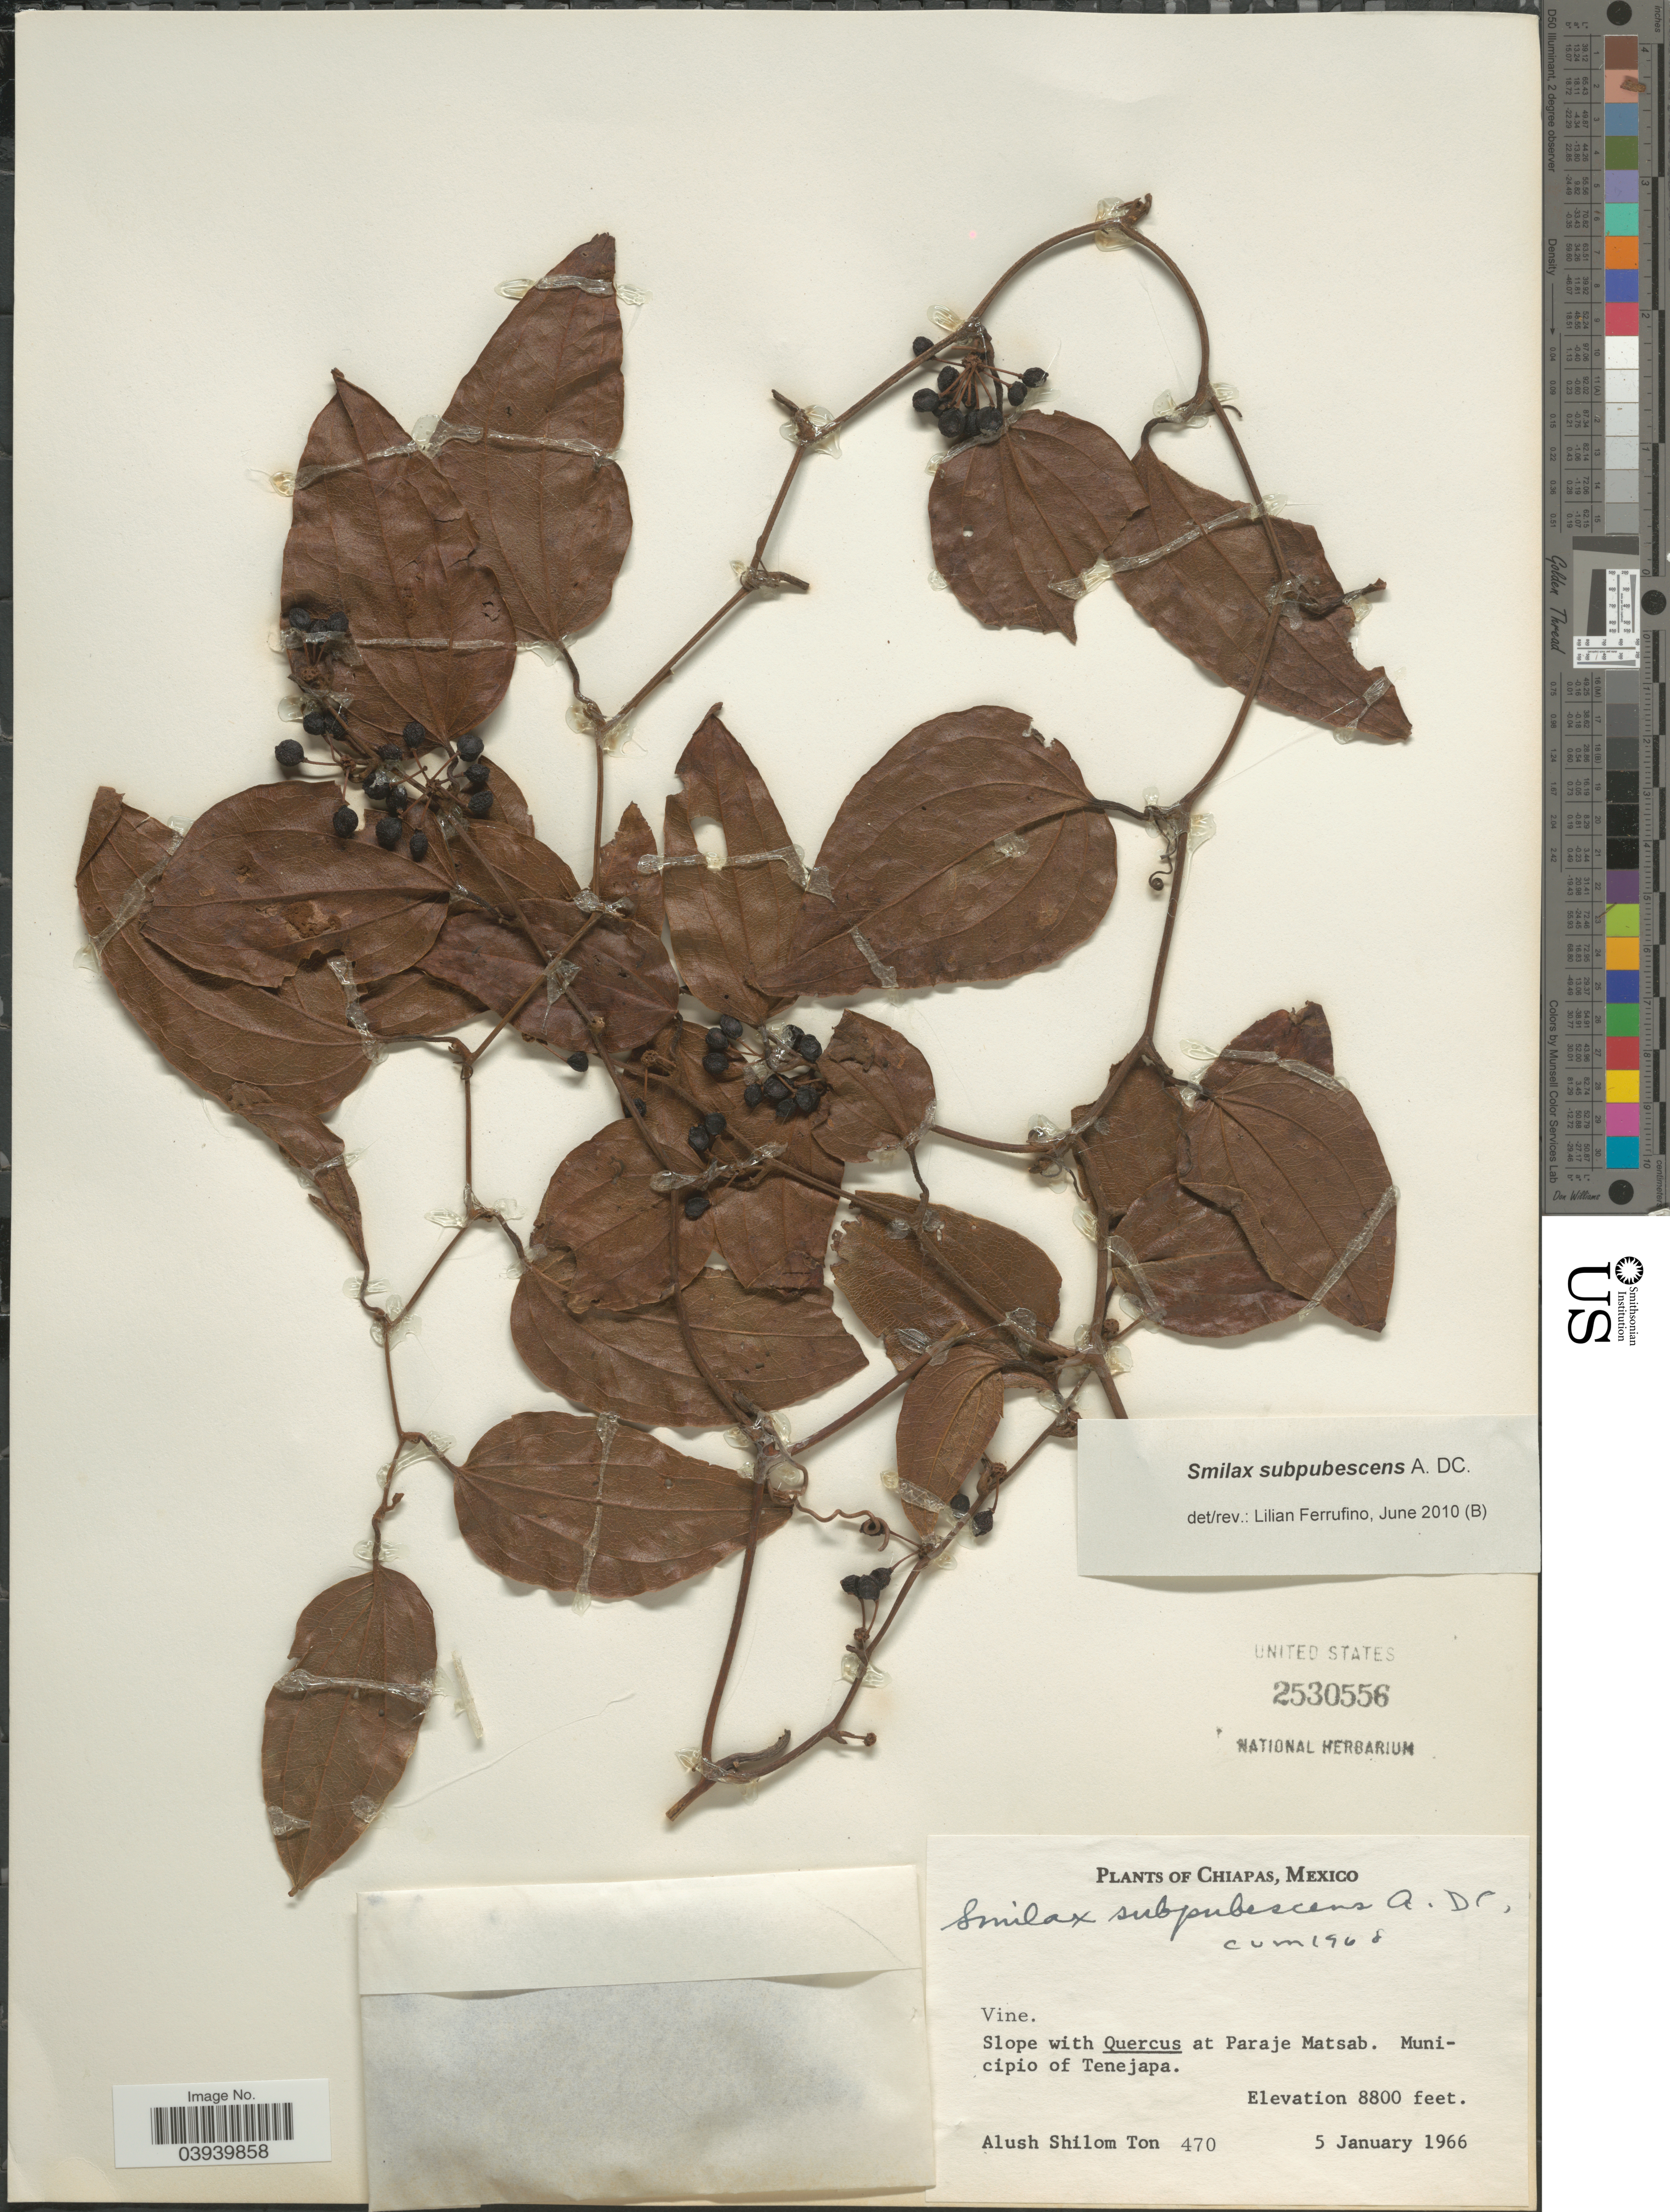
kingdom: Plantae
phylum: Tracheophyta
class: Liliopsida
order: Liliales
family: Smilacaceae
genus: Smilax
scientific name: Smilax subpubescens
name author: A. DC.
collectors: A. S. Ton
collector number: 470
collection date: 1966-01-05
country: Mexico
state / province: Chiapas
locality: Slope at Paraje Matsab. Municipio of Tenejapa.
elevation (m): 2682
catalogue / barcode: US 2530556